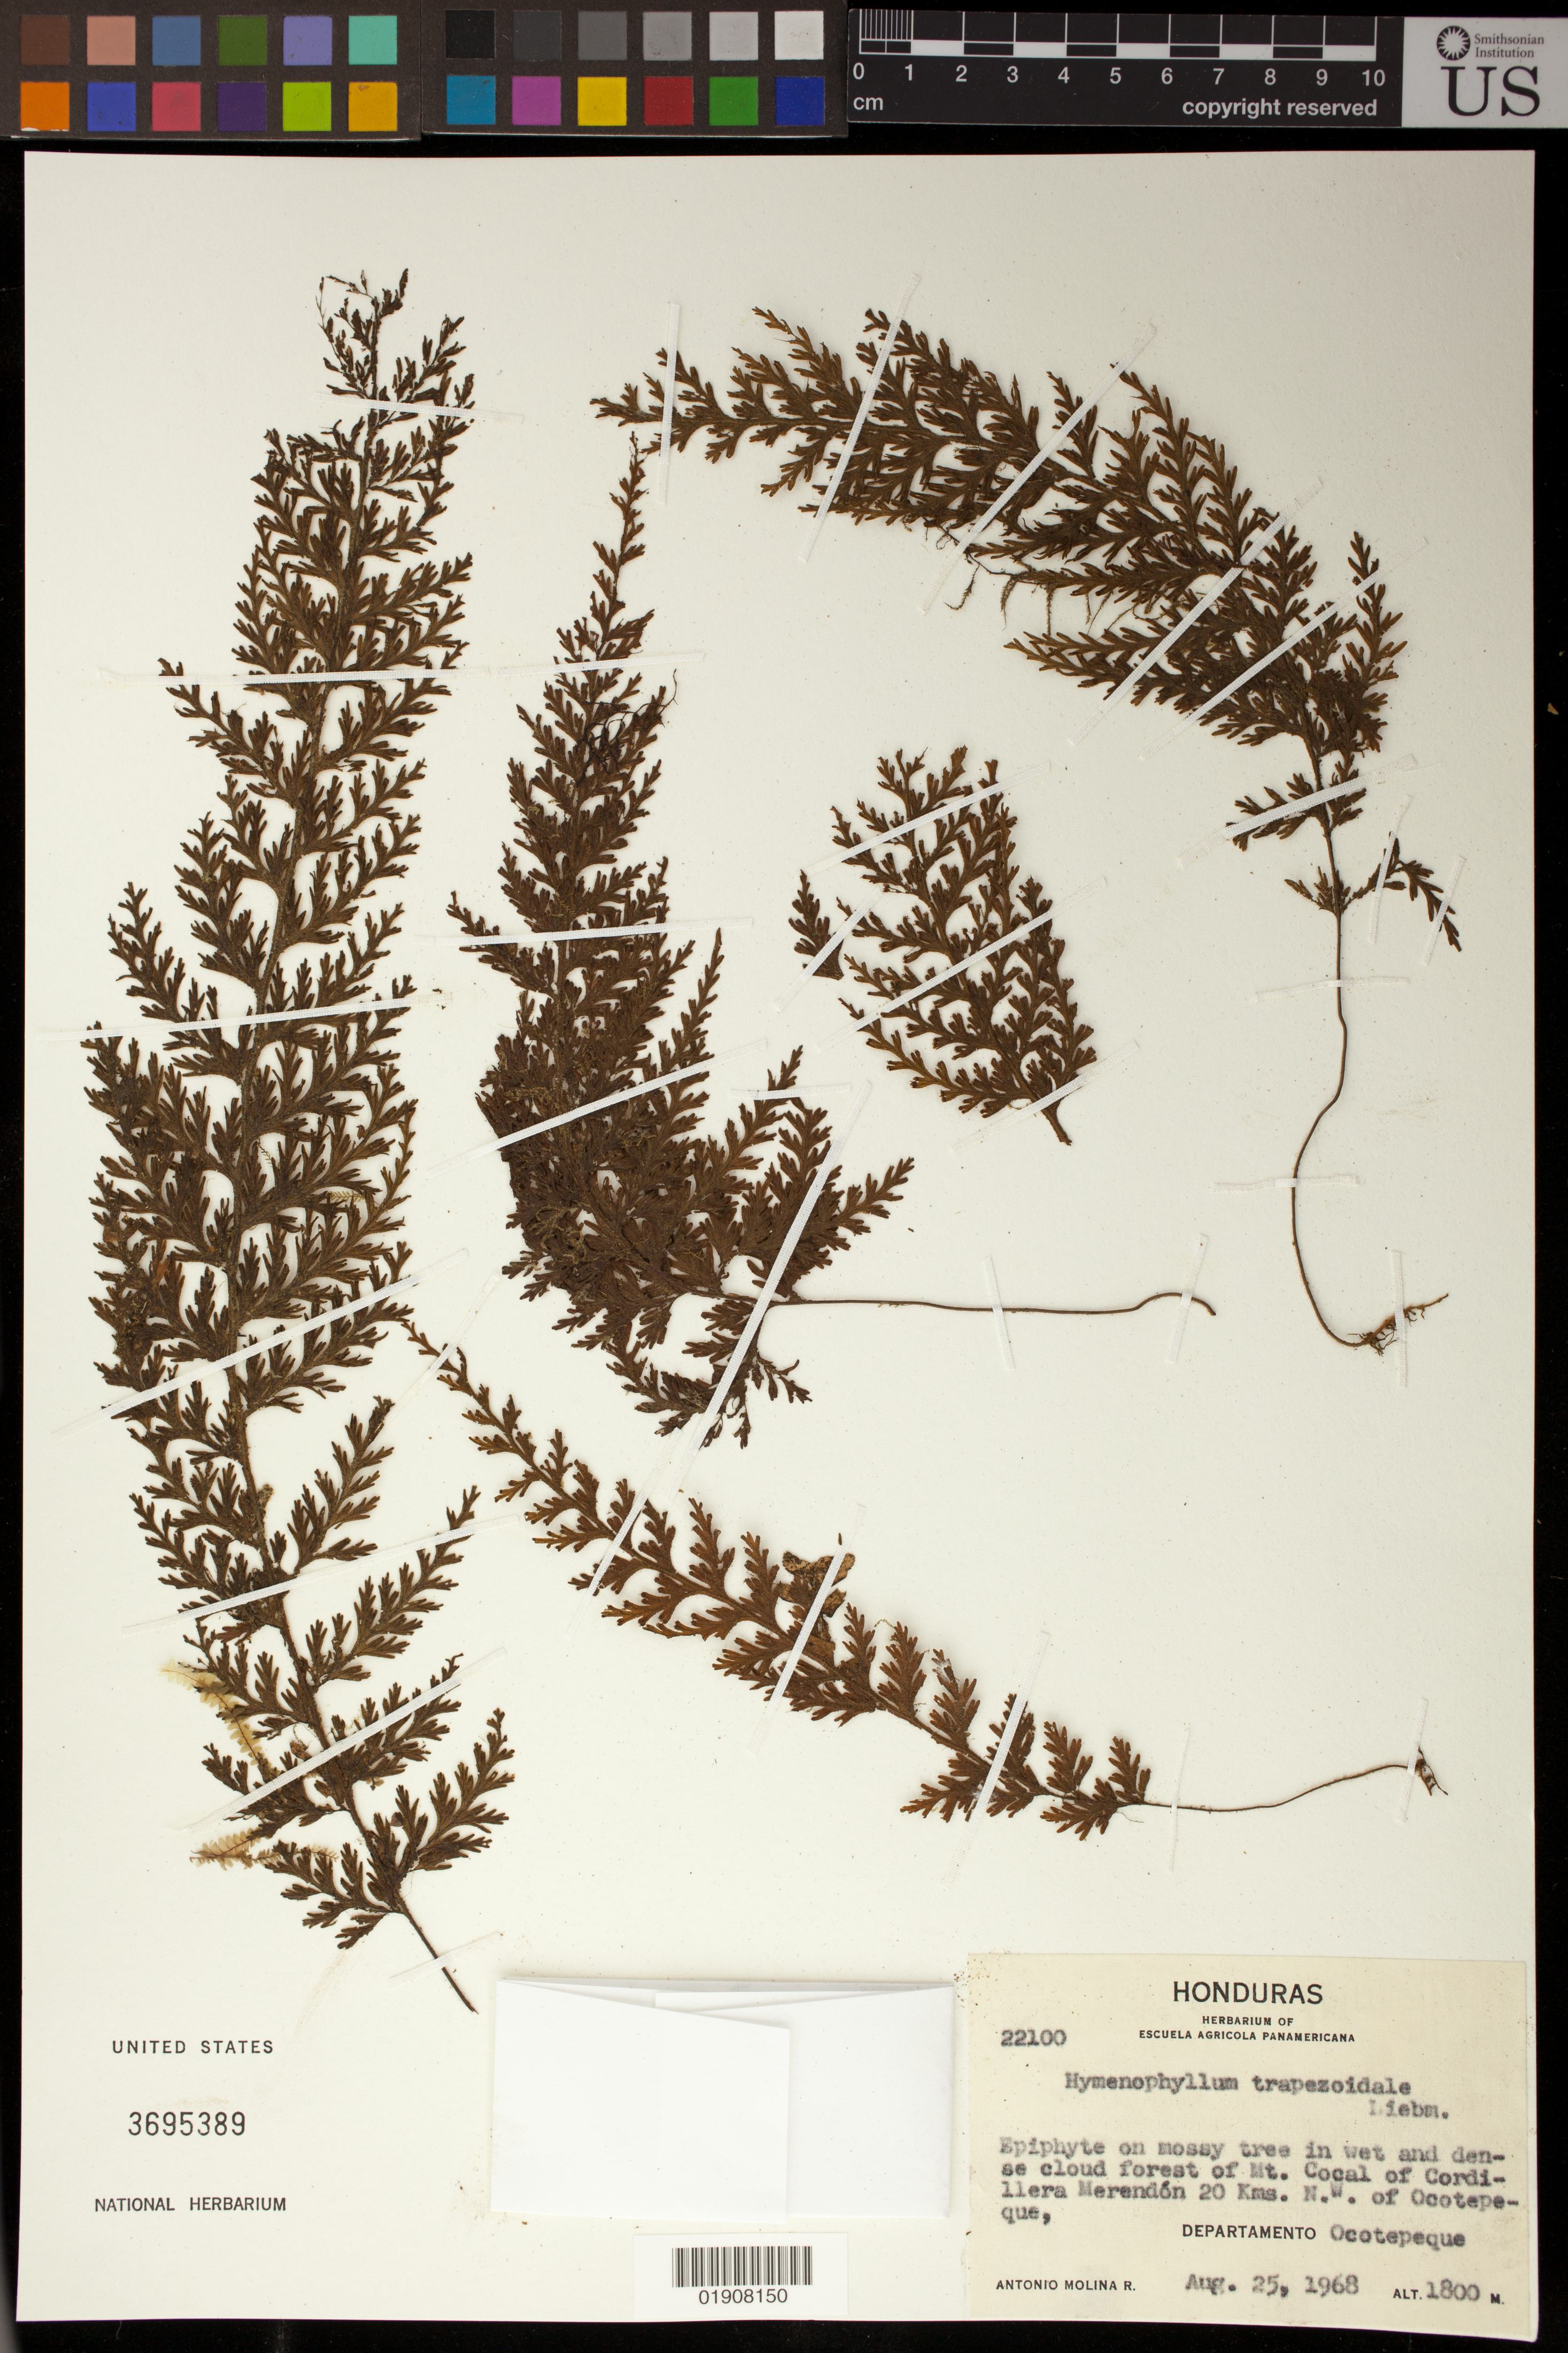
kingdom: Plantae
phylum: Tracheophyta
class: Polypodiopsida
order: Hymenophyllales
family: Hymenophyllaceae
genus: Hymenophyllum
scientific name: Hymenophyllum trapezoidale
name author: Liebm.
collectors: A. Molina R.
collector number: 22100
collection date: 1968-08-25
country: Honduras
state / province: Ocotepeque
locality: Mt. Cocal of Cordillera Merendon 20 kms. NW of Ocotepeque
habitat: Wet and dense cloud forest.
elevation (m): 1800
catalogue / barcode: US 3695389